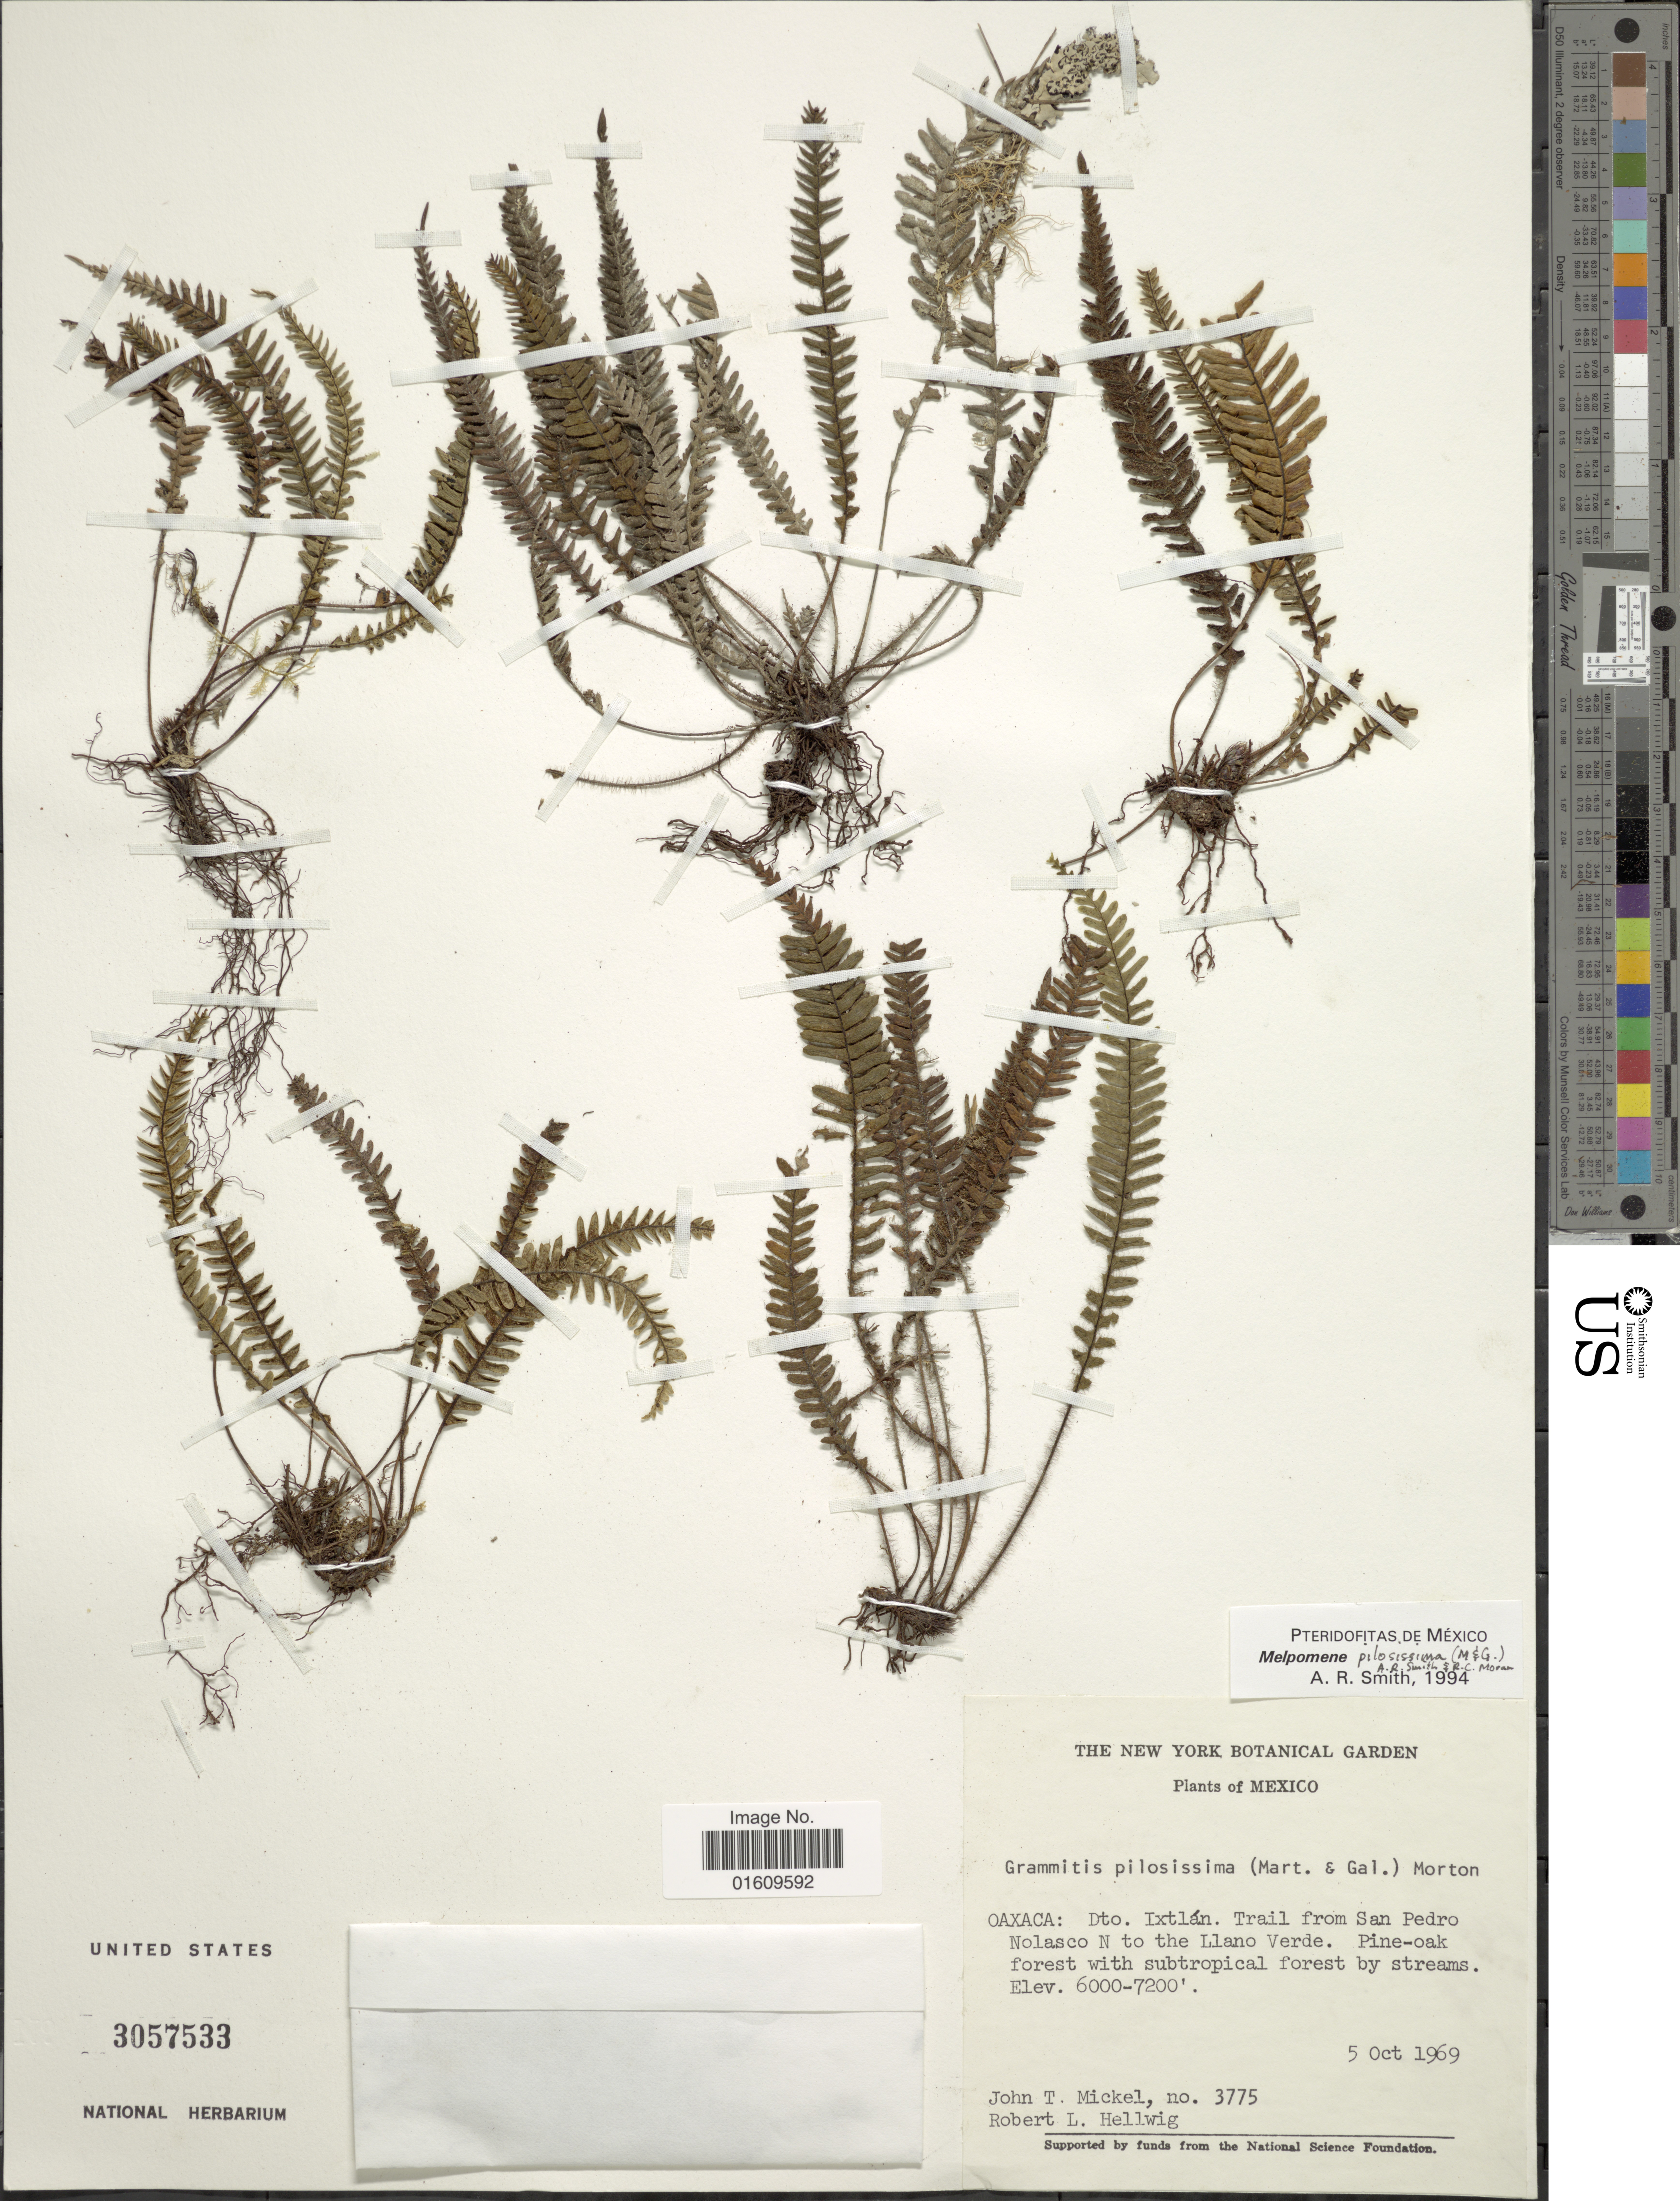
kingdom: Plantae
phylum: Tracheophyta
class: Polypodiopsida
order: Polypodiales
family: Polypodiaceae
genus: Melpomene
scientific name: Melpomene pilosissima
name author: (M. Martens & Galeotti) A.R. Sm. & R.C. Moran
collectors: J. T. Mickel & R. Hellwig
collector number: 3775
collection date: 1969-10-05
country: Mexico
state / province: Oaxaca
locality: Dto. Ixtlan, Trail from San Pedro Nolasco N to the Llano Verde, Pine - oak forest with subtropical forest by streams.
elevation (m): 1829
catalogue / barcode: US 3057533